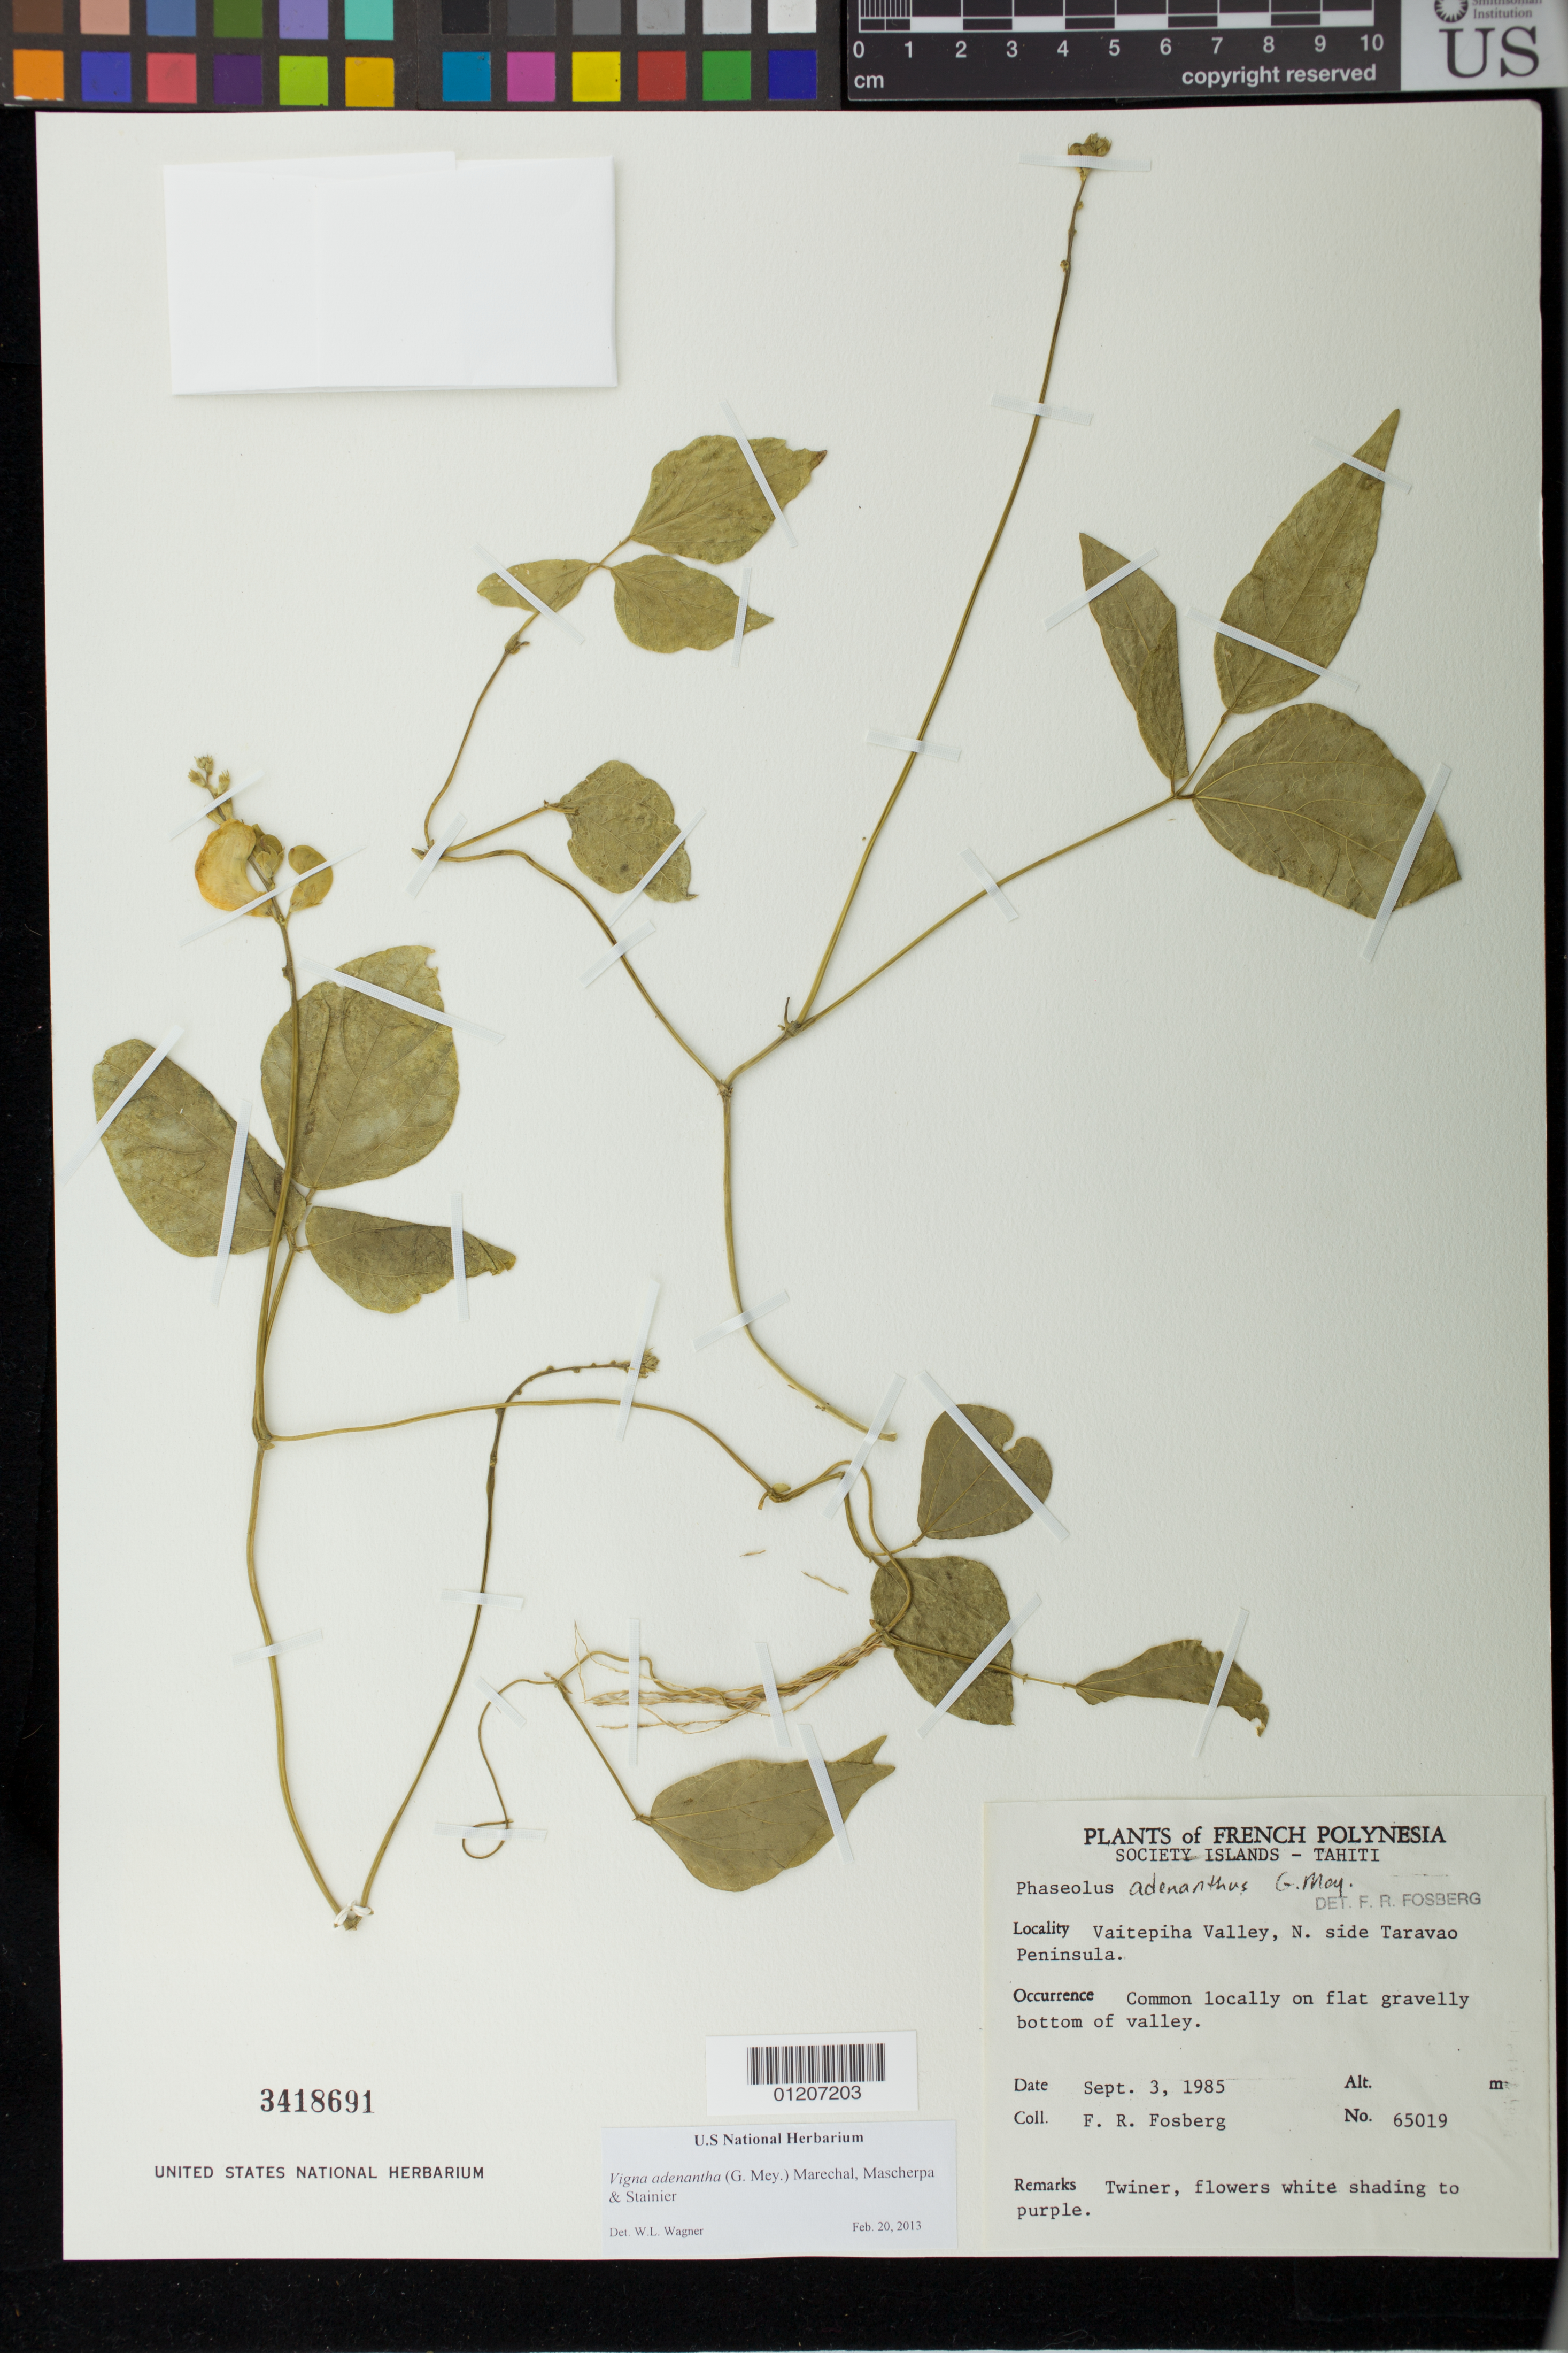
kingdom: Plantae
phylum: Tracheophyta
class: Magnoliopsida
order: Fabales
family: Fabaceae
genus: Leptospron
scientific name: Leptospron adenanthum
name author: (G. Mey.) A. Delgado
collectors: F. R. Fosberg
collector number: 65019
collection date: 1985-09-03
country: French Polynesia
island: Tahiti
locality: Bottom of Vaitepiha valley, N. side of Taravao peninsula.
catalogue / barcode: US 3418691